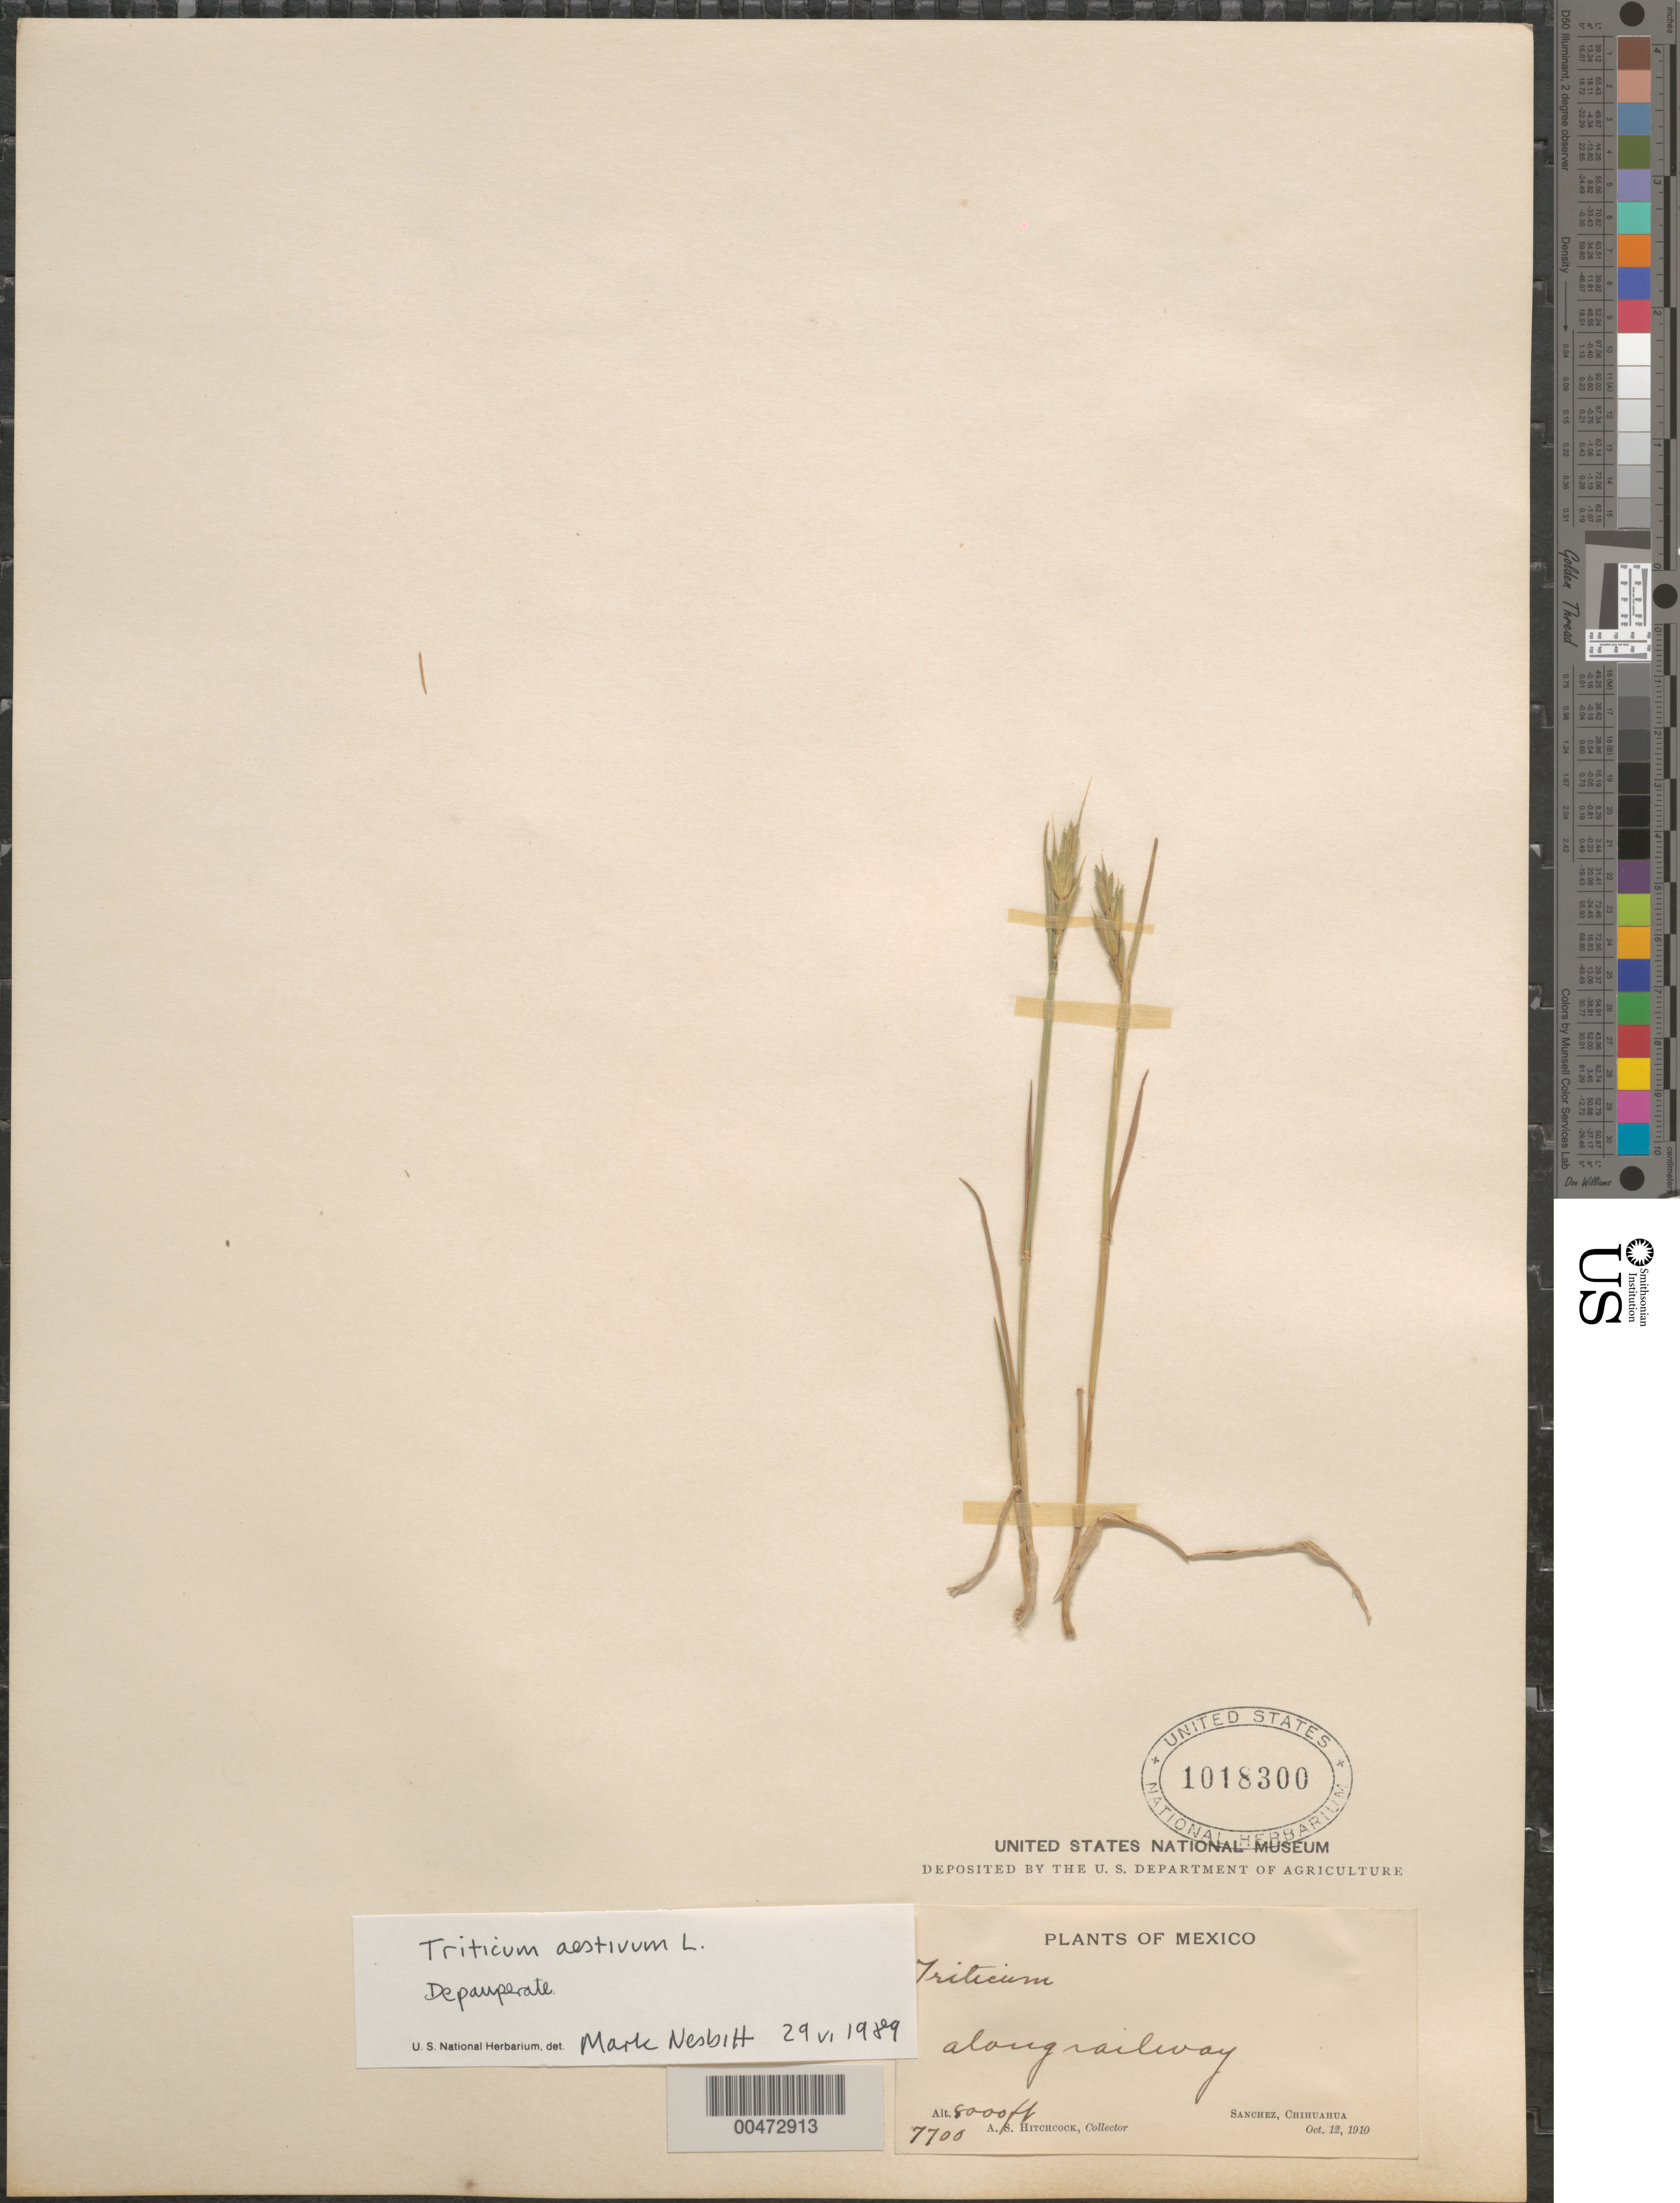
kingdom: Plantae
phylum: Tracheophyta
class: Liliopsida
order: Poales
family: Poaceae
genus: Triticum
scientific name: Triticum aestivum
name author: L.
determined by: Nesbitt, M.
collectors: A. S. Hitchcock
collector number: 7700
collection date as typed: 12 Oct 1910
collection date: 1910-10-12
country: Mexico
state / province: Chihuahua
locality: Sanchez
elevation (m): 2438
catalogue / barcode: US 1018300